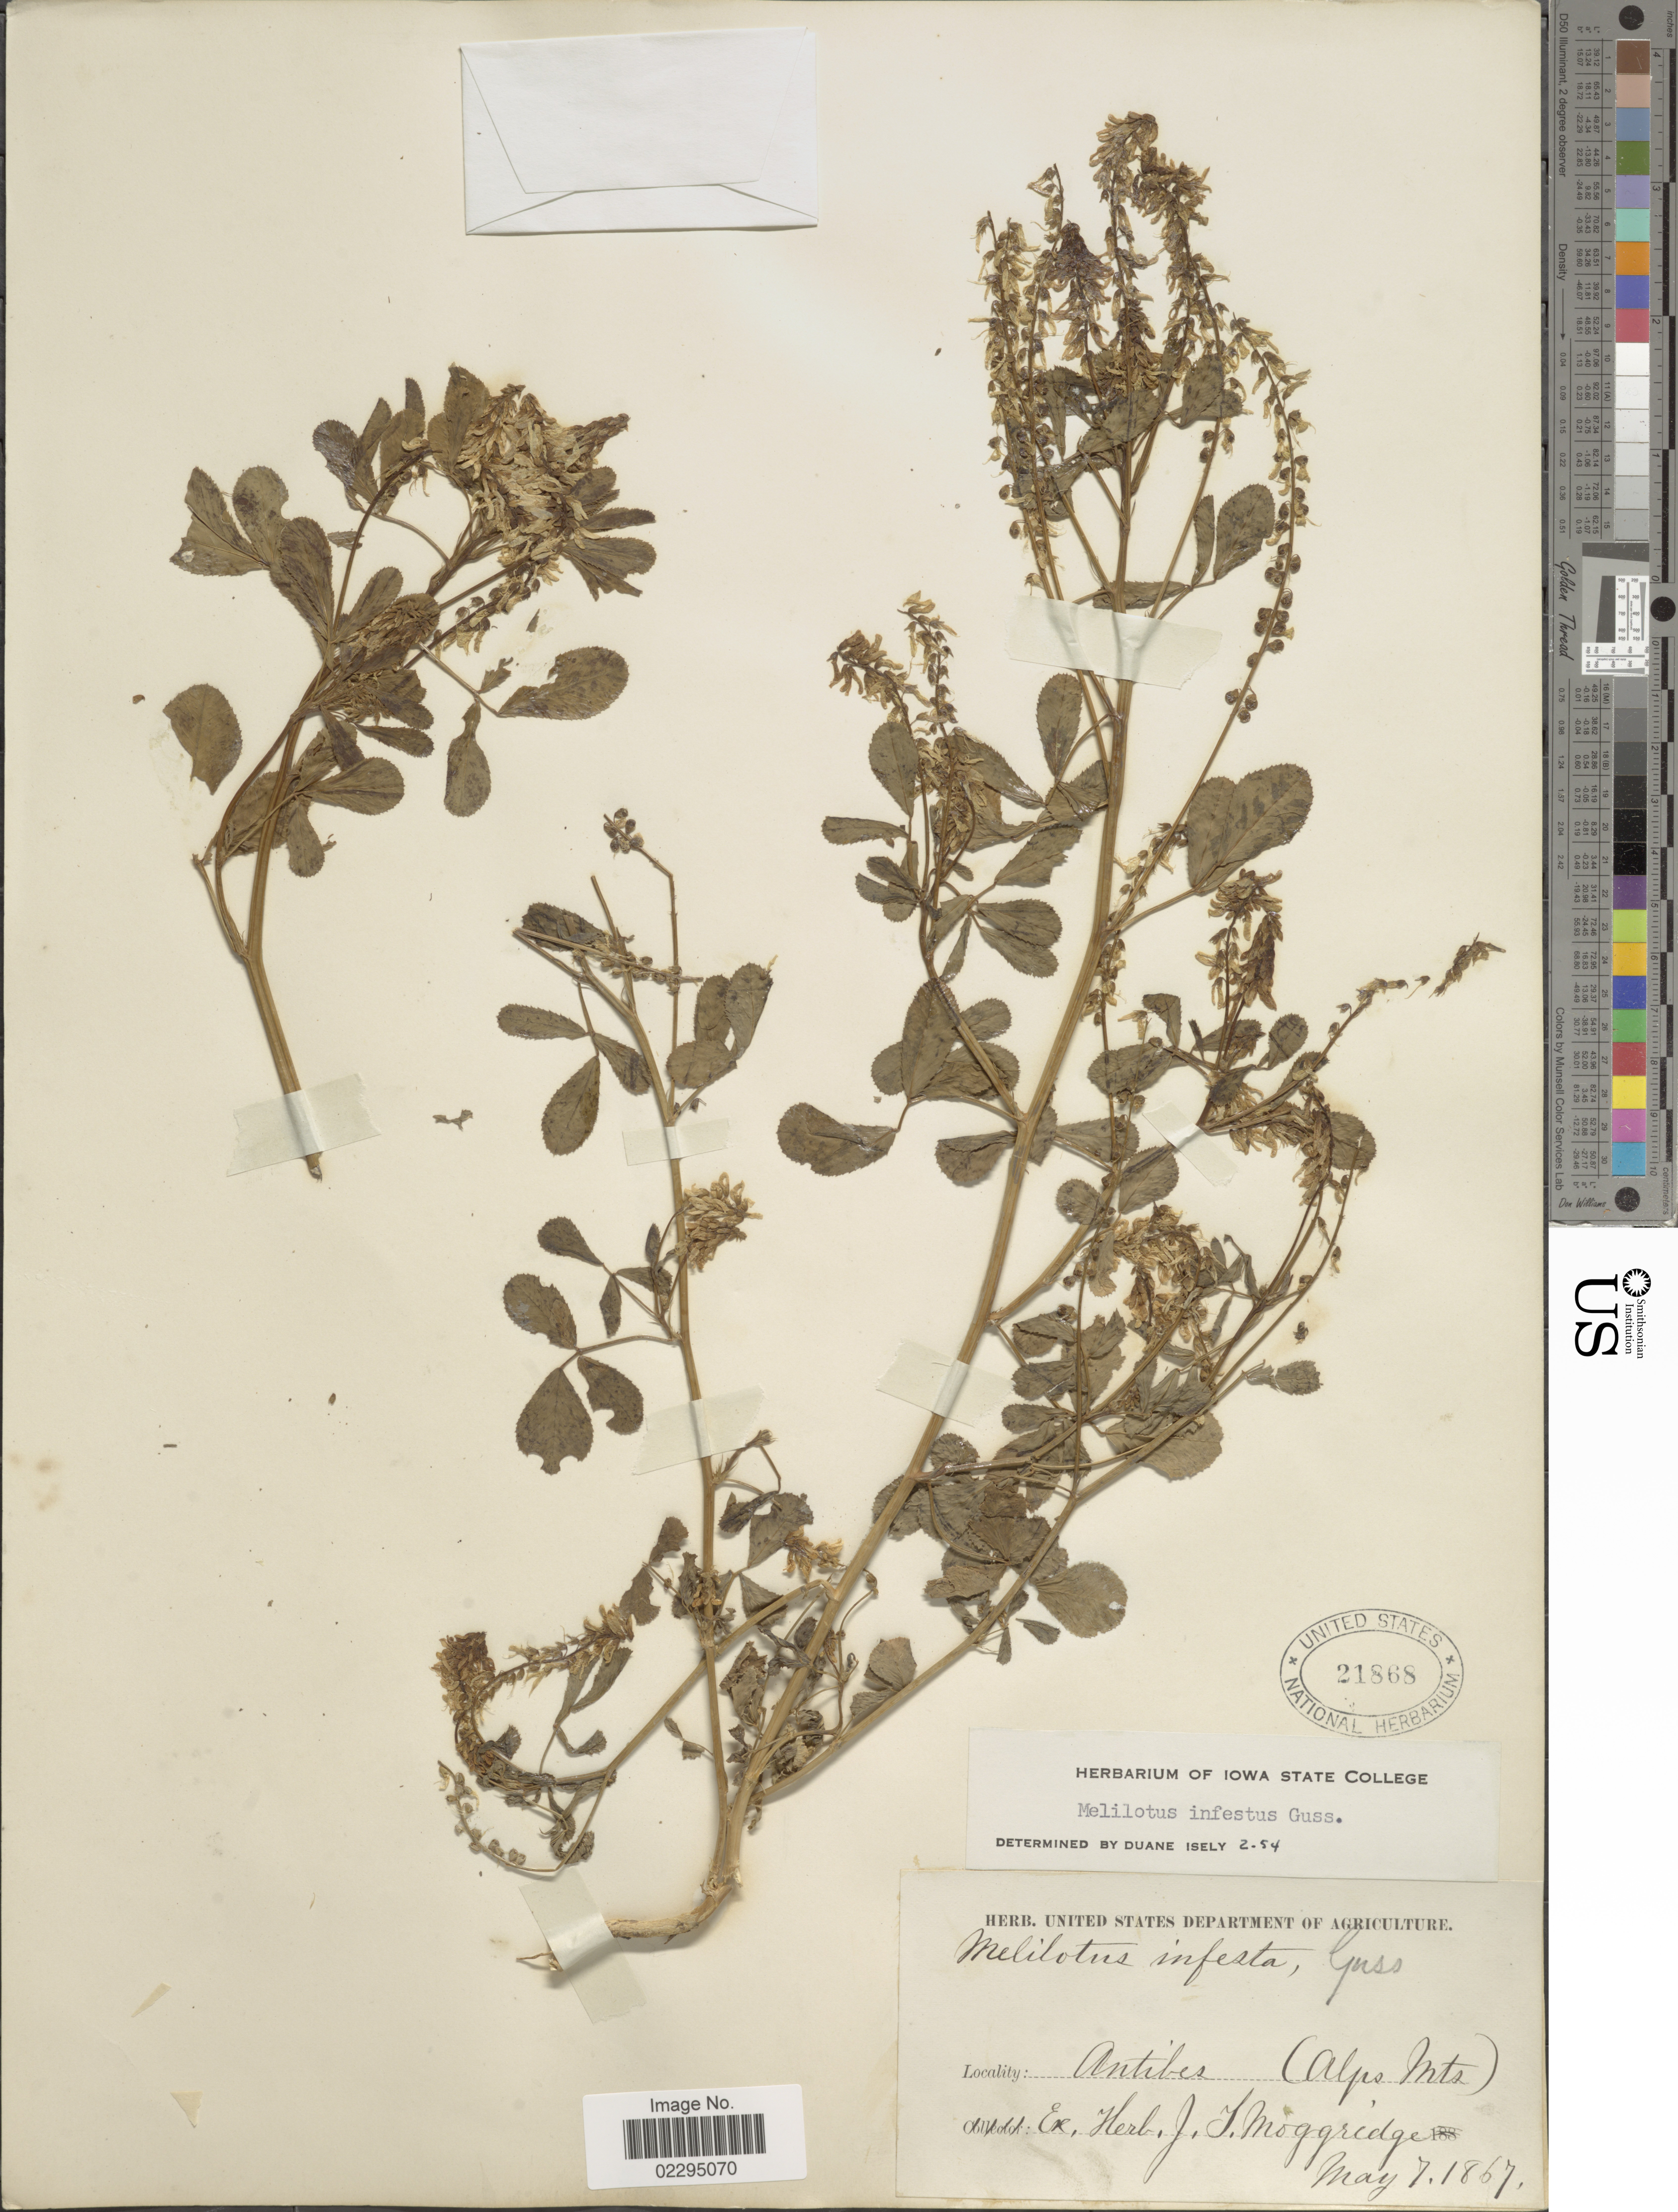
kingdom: Plantae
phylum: Tracheophyta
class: Magnoliopsida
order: Fabales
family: Fabaceae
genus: Melilotus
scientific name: Melilotus infestus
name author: Gussone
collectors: ex herb. J.T. Moggridge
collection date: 1867-05-07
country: France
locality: Antibes (Alps. Mts).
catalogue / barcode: US 21868